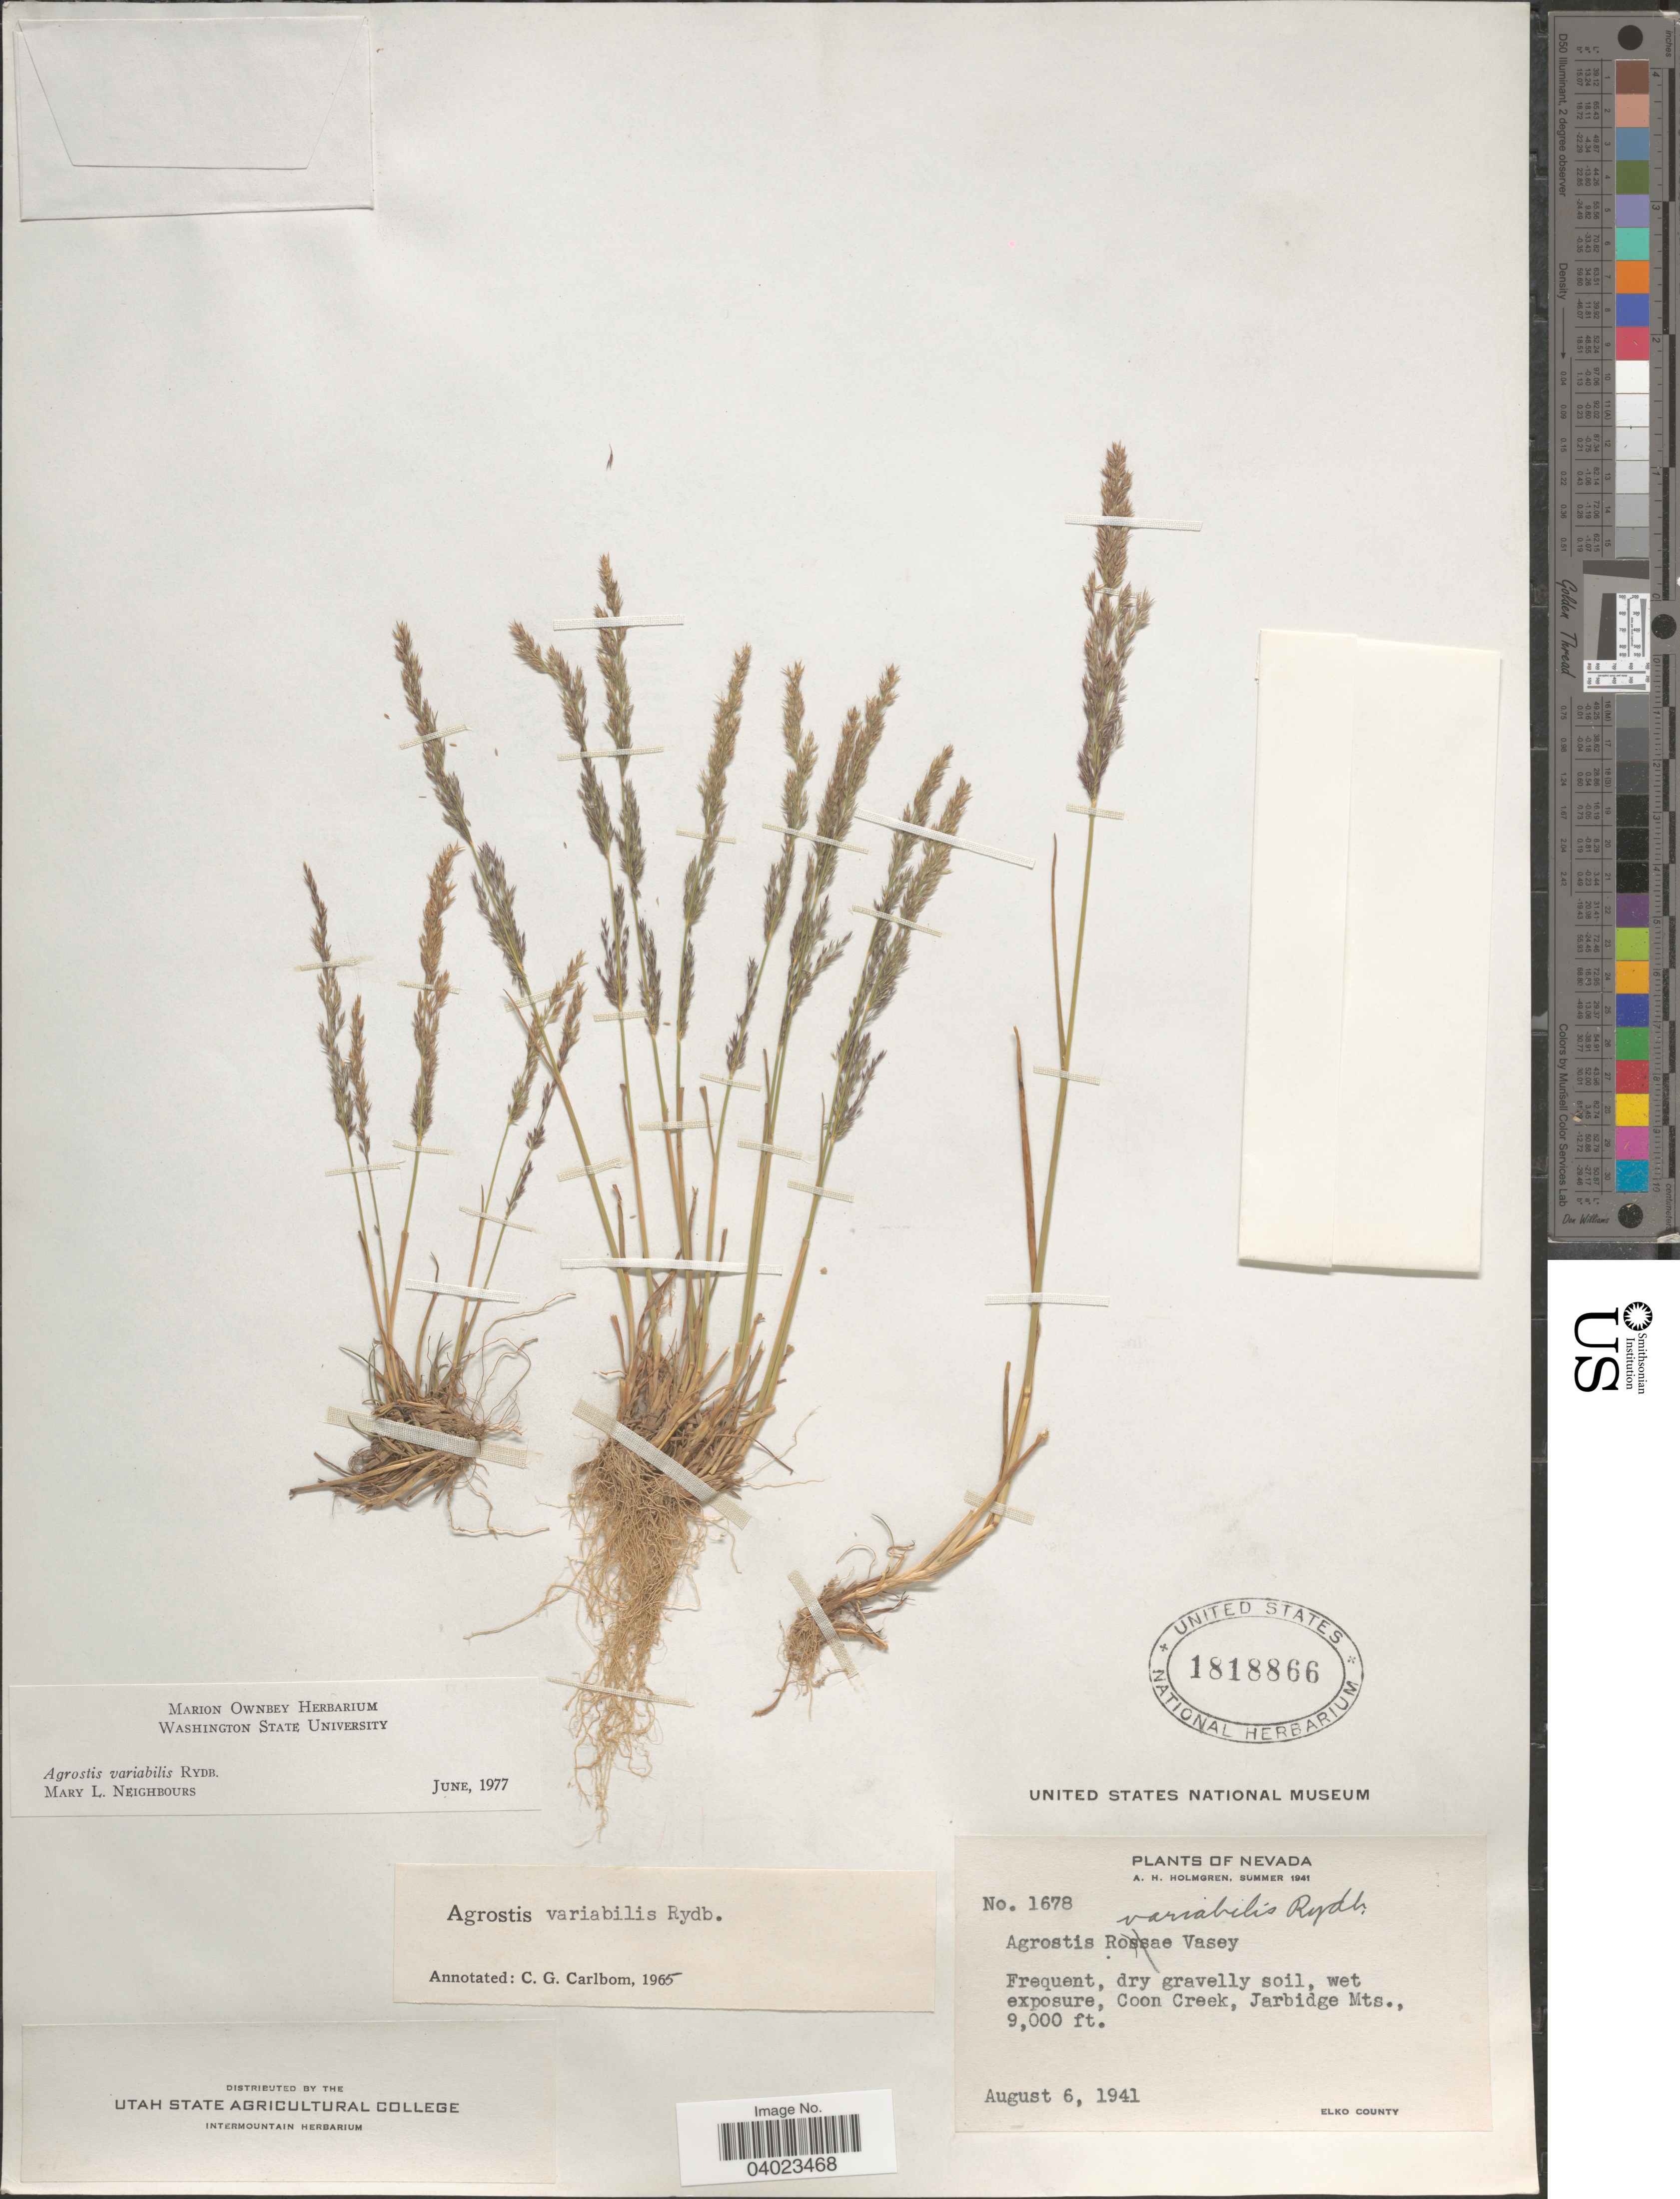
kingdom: Plantae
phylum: Tracheophyta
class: Liliopsida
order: Poales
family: Poaceae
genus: Agrostis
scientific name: Agrostis variabilis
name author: Rydb.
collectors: A. H. Holmgren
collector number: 1678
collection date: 1941-08-06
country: United States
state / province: Nevada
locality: Coon Creek, Jarbidge Mts. Elko County.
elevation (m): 2743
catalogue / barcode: US 1818866